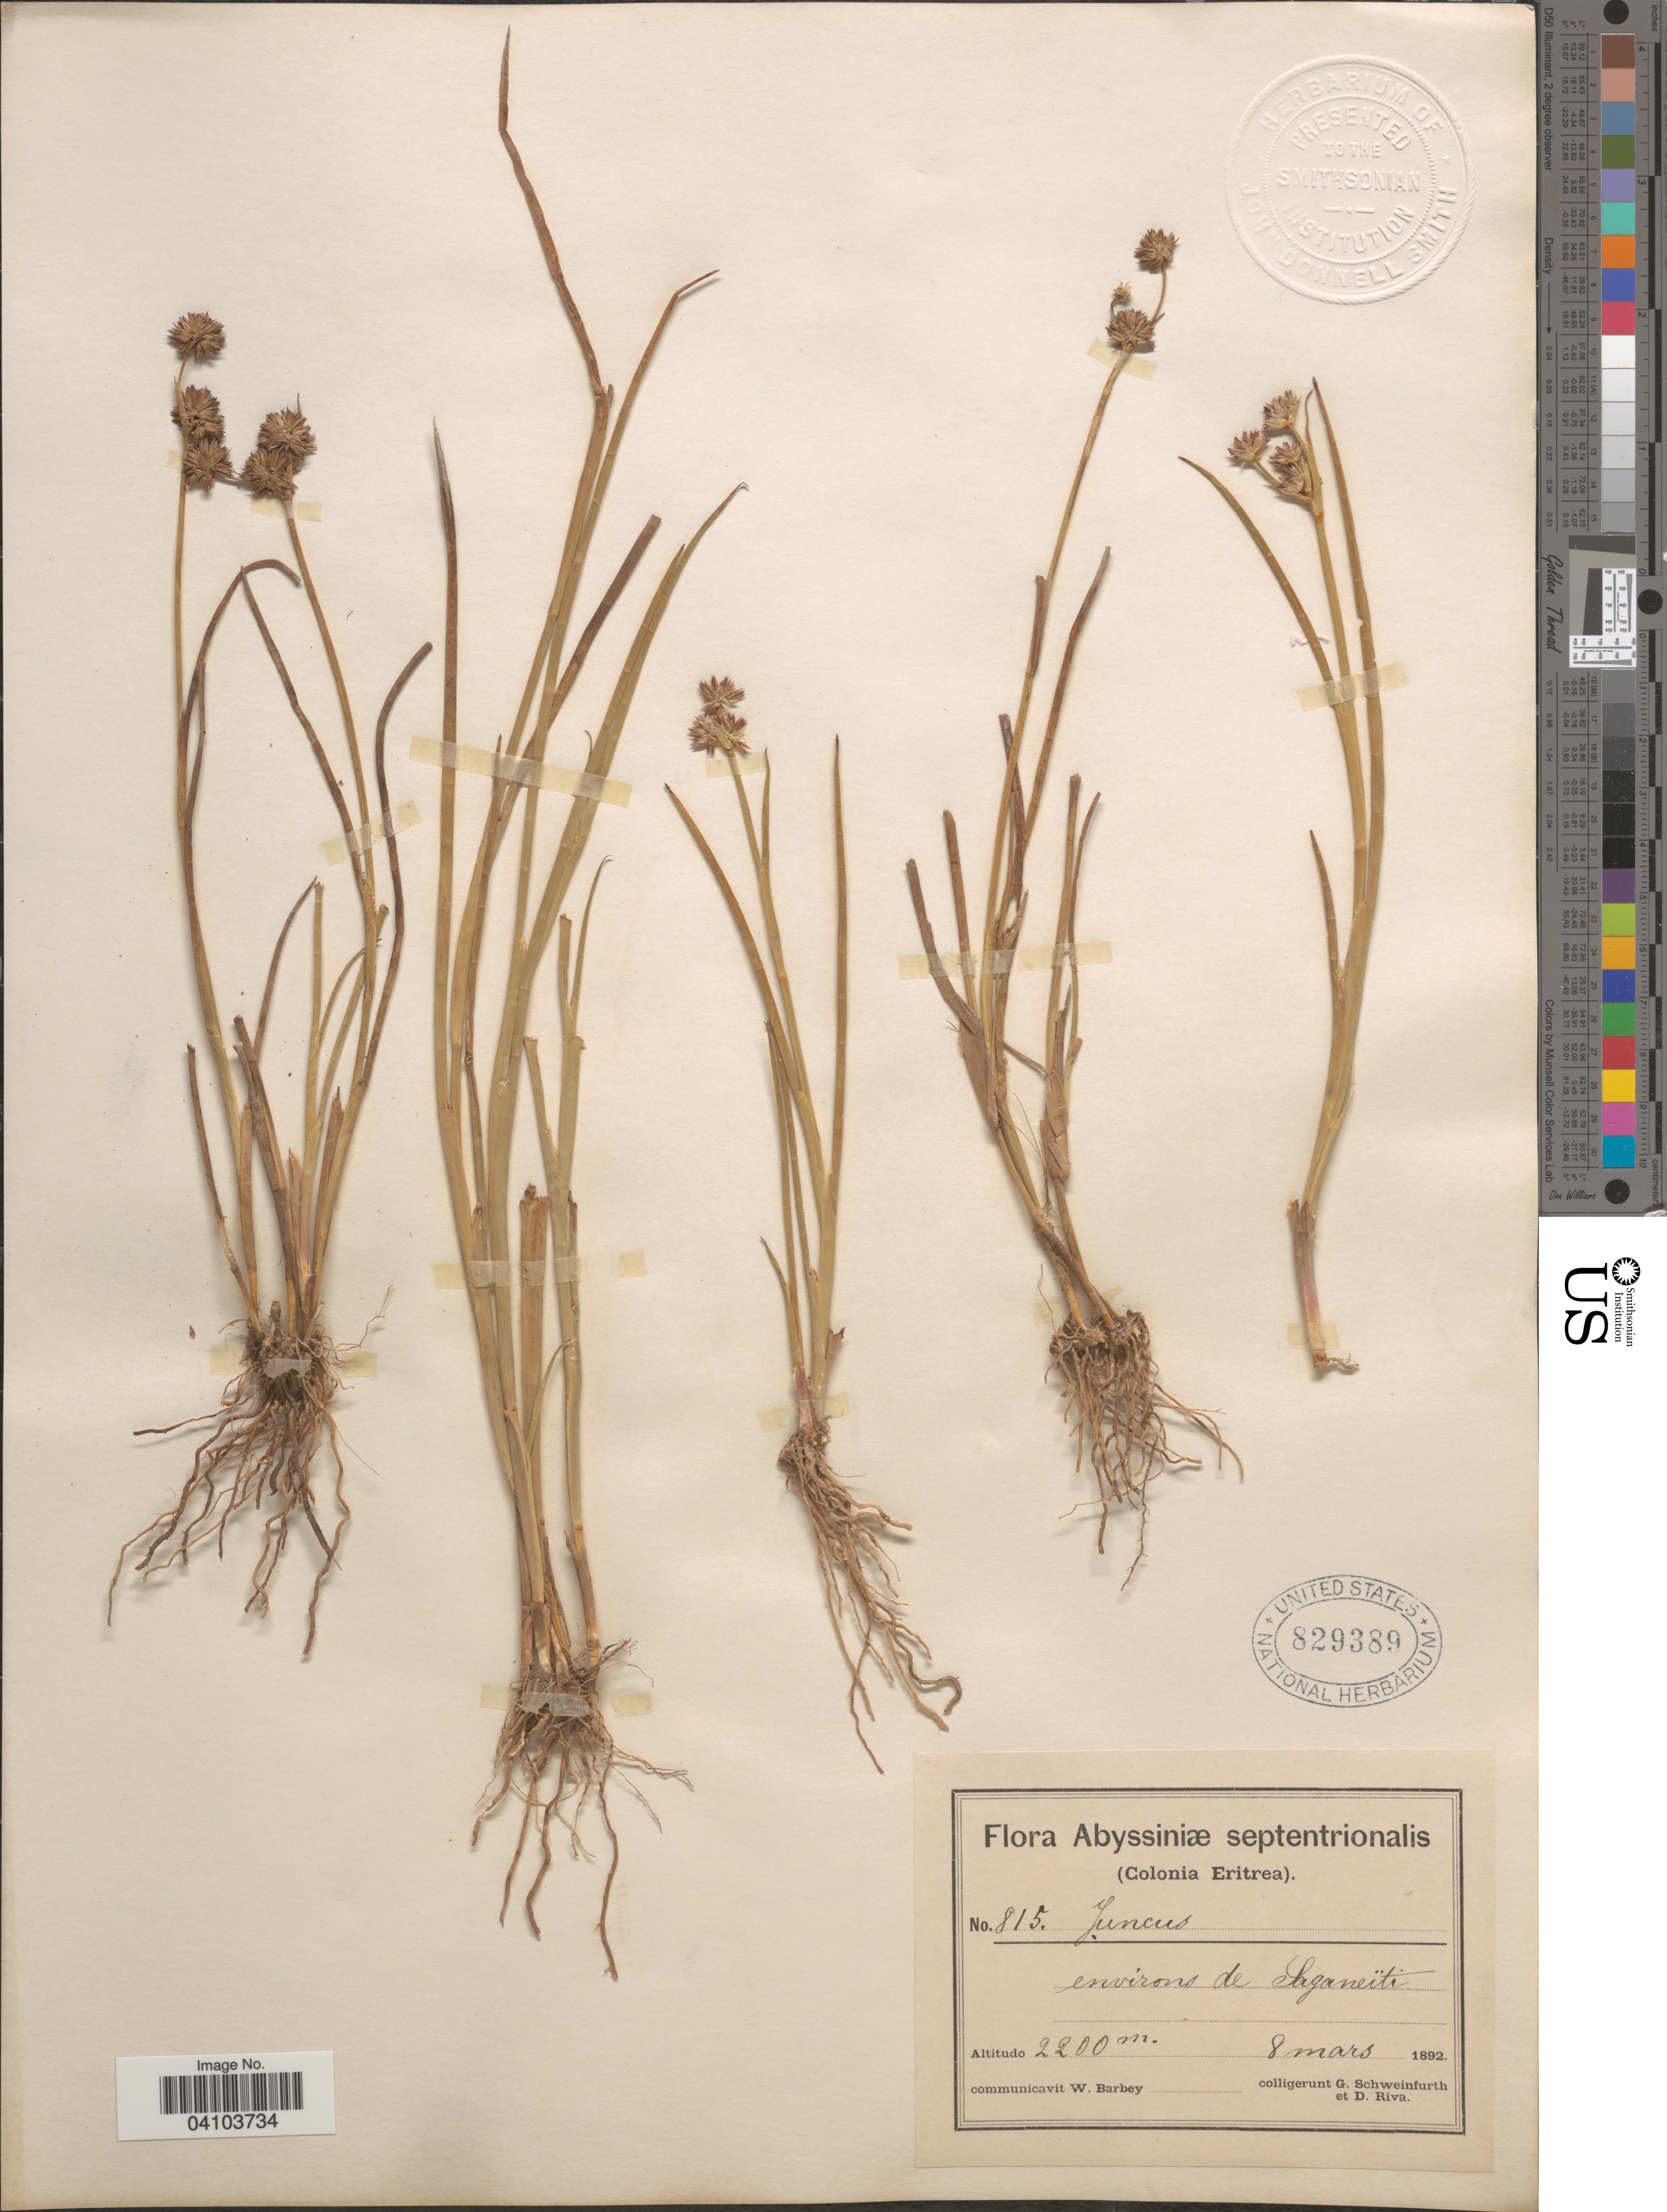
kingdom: Plantae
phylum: Tracheophyta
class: Liliopsida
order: Poales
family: Juncaceae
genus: Juncus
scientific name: Juncus sp.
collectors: G. A. Schweinfurth (herbarium) & D. Riva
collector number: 815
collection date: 1892-03-08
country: Eritrea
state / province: Debub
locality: Abyssiniæ septentrionalis (Colonia Eritrea). [unsure placement] Environs de Saganeïti.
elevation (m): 2200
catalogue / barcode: US 829389